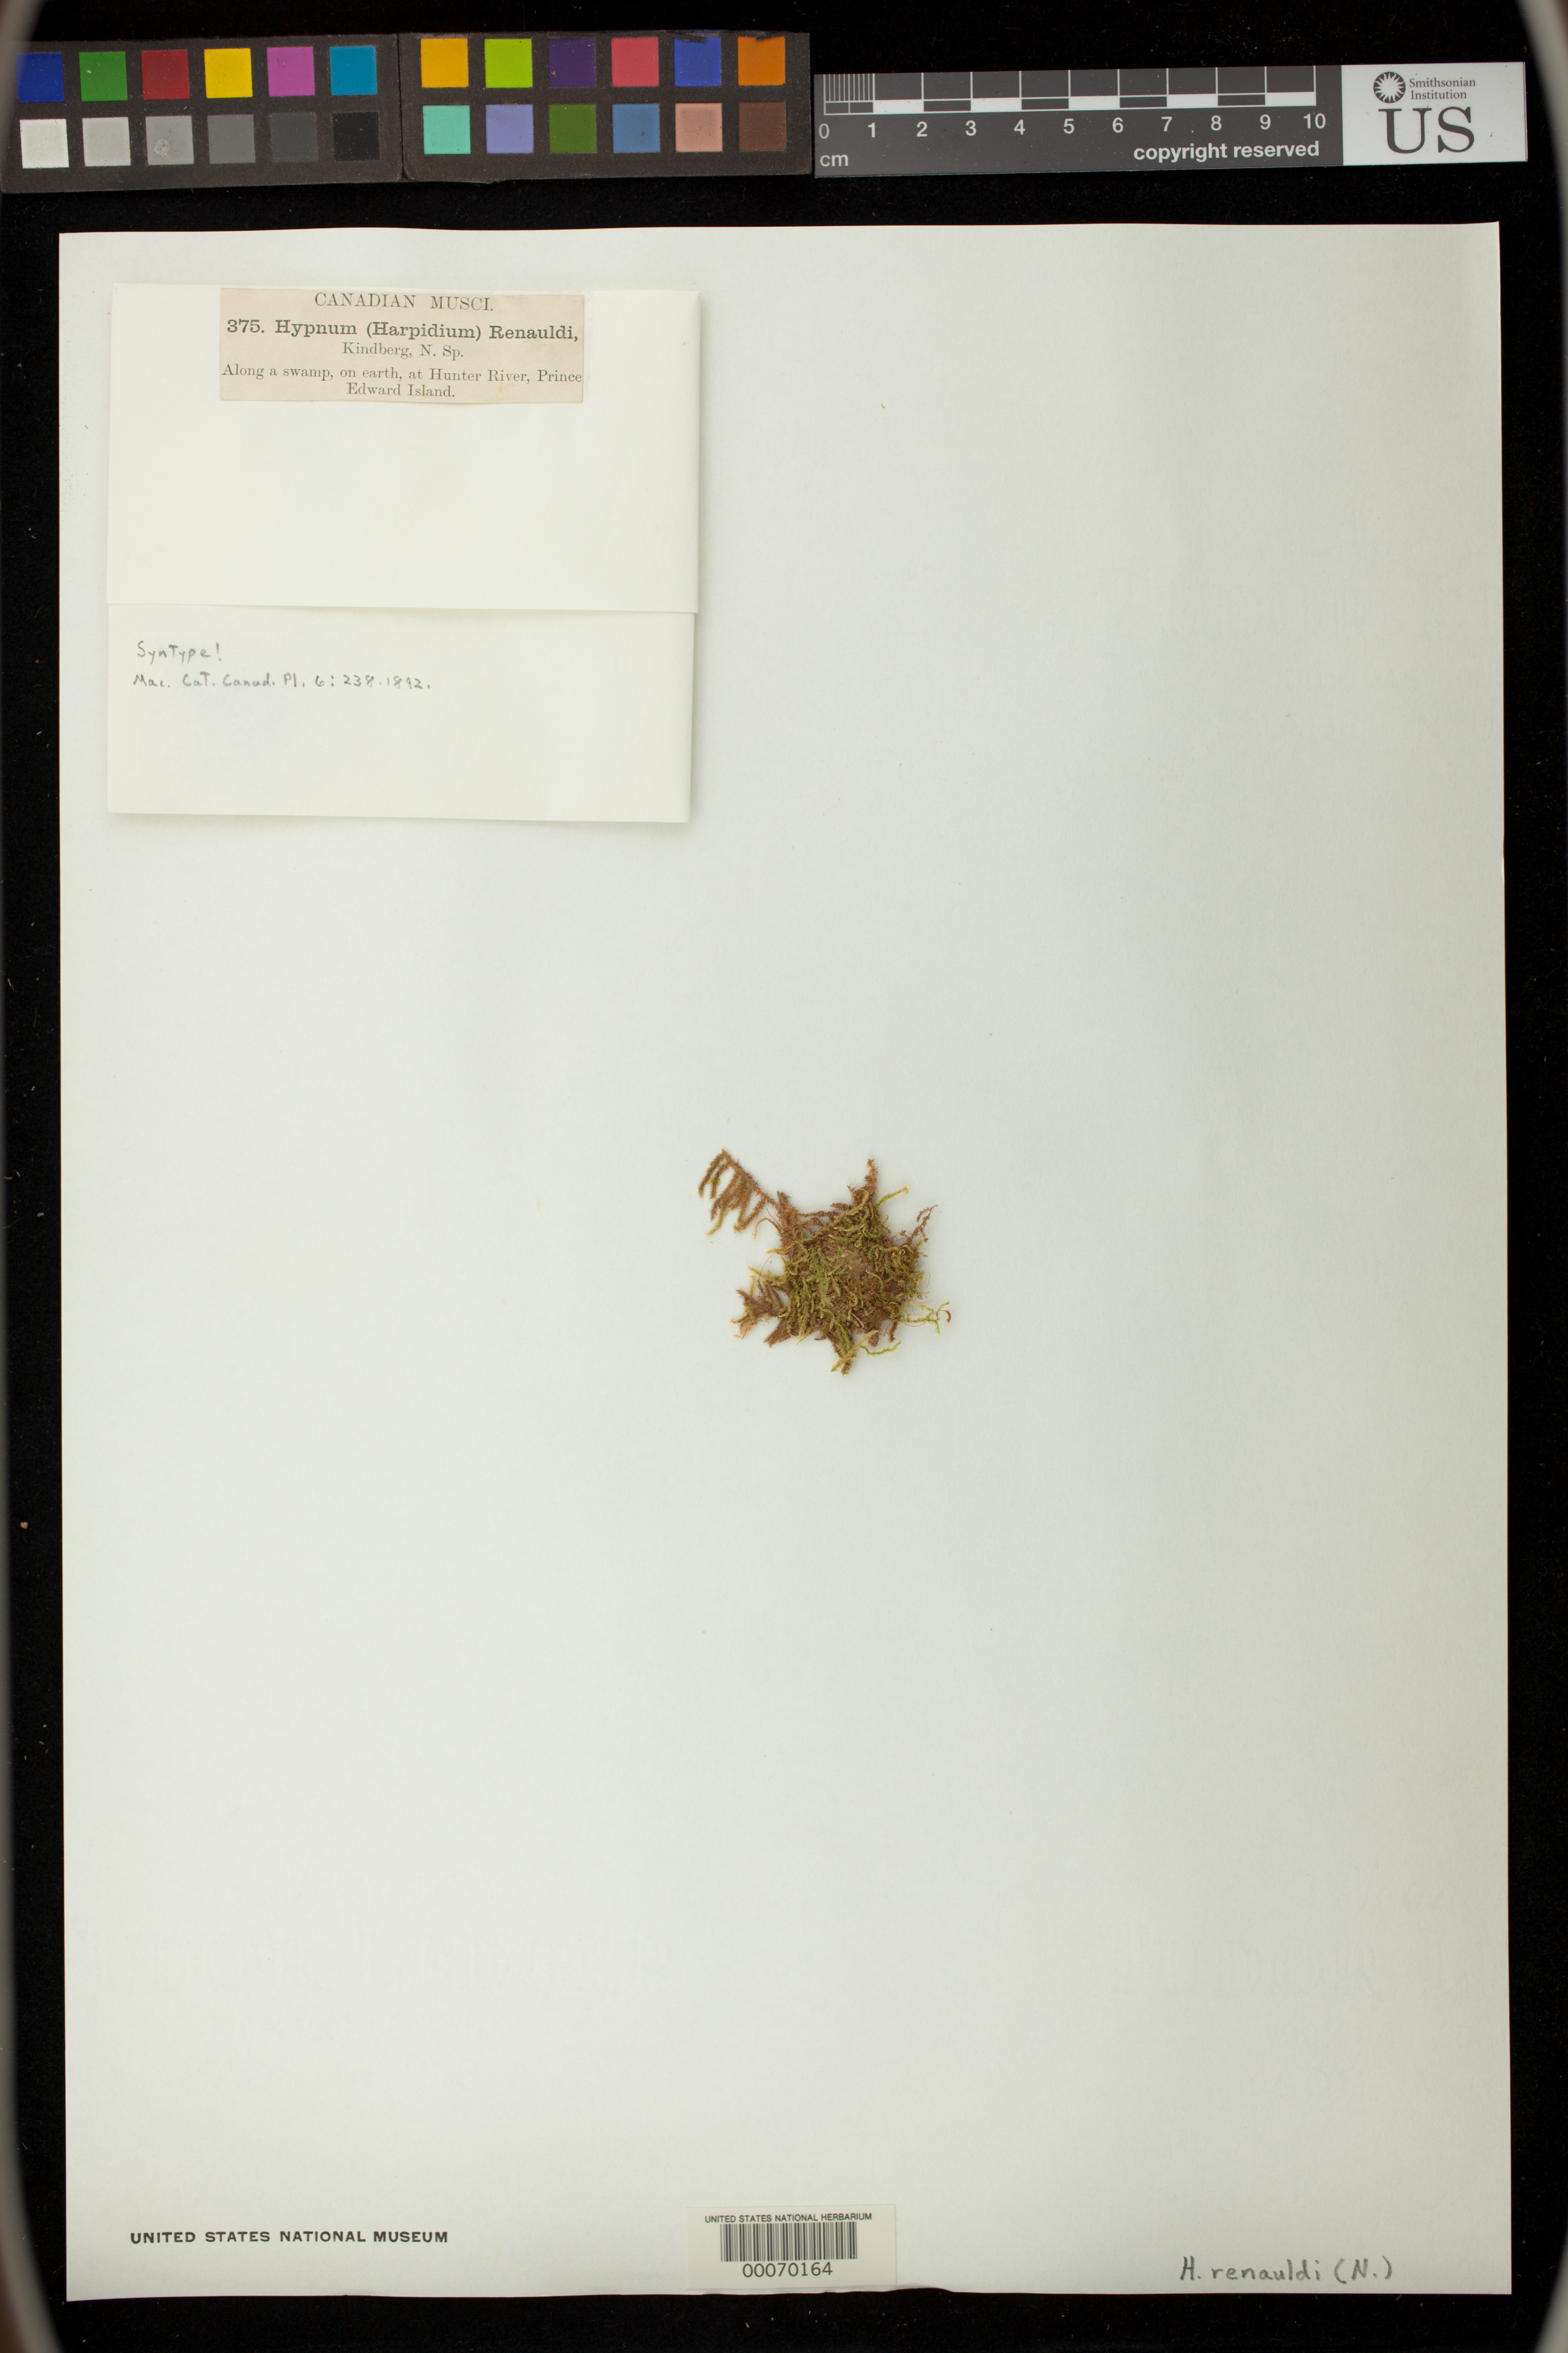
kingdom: Plantae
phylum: Bryophyta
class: Bryopsida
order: Hypnales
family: Hypnaceae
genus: Hypnum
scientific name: Hypnum renauldii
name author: Kindb.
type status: Syntype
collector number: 375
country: Canada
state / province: Prince Edward Island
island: Prince Edward Island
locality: Hunter R.